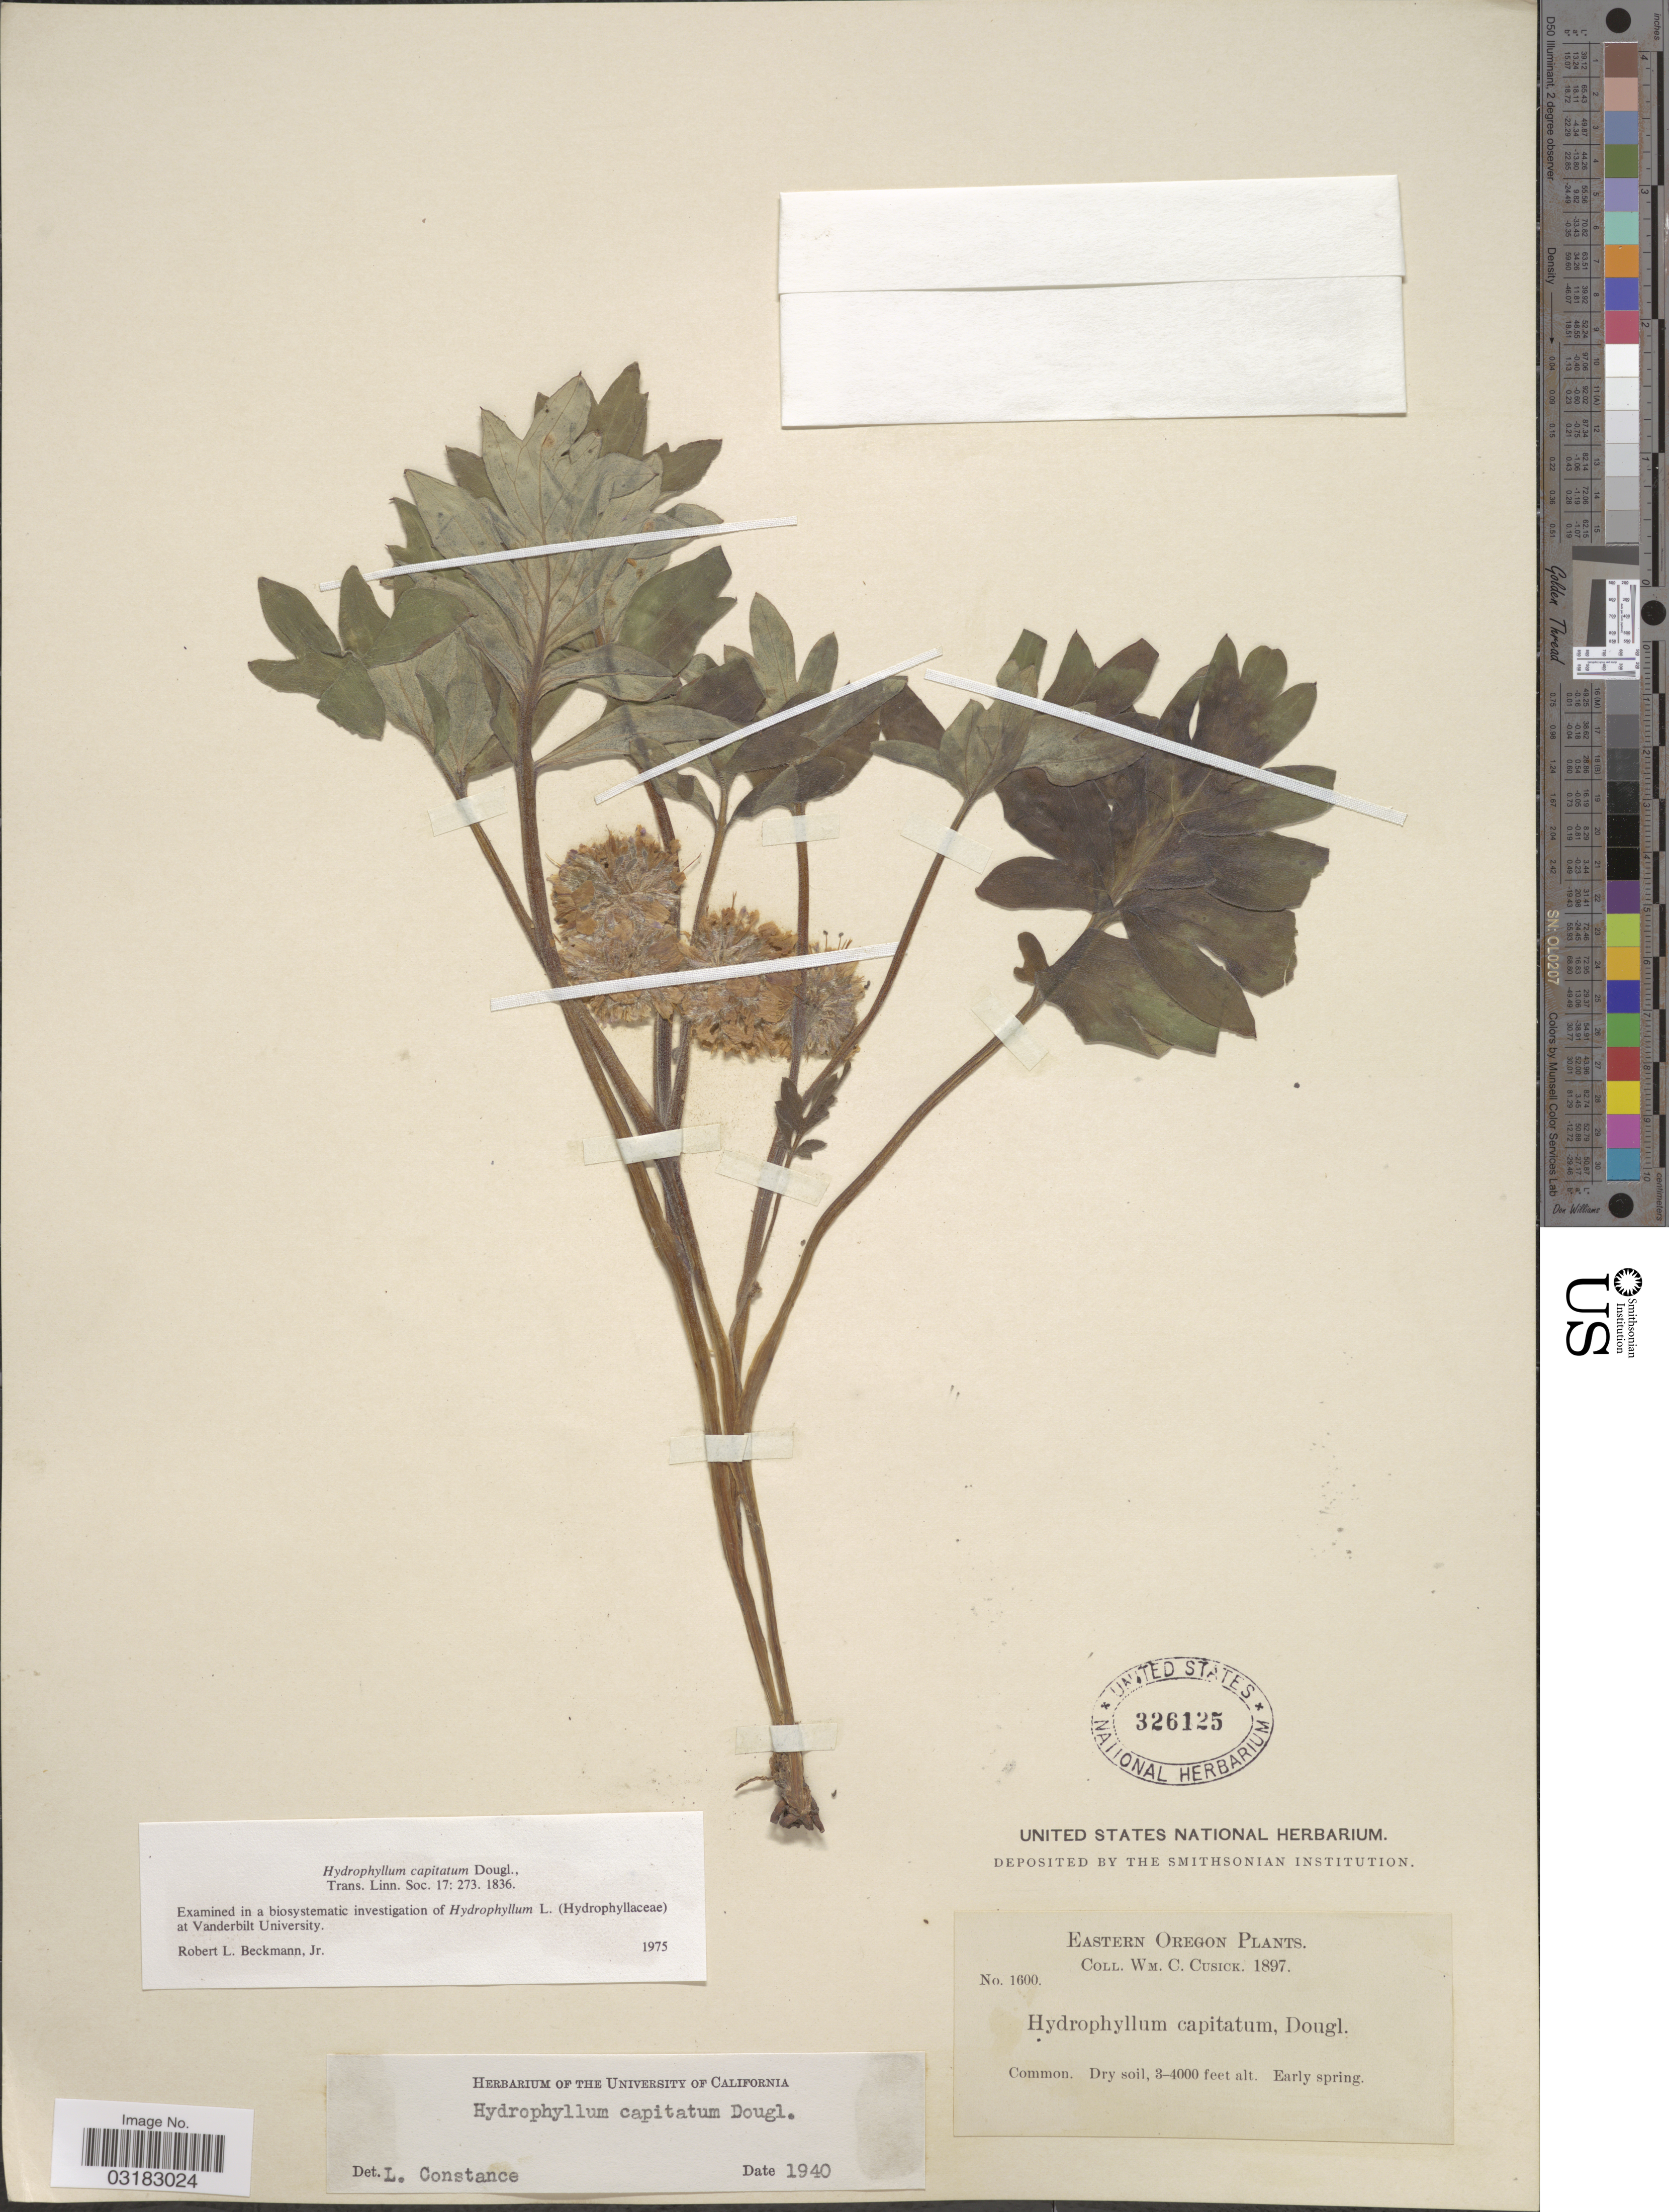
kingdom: Plantae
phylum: Tracheophyta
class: Magnoliopsida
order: Boraginales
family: Hydrophyllaceae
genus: Hydrophyllum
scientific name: Hydrophyllum capitatum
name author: Douglas ex Benth.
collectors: W. C. Cusick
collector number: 1600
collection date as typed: Early spring 1897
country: United States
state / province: Oregon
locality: Eastern Oregon.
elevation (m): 914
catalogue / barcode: US 326125